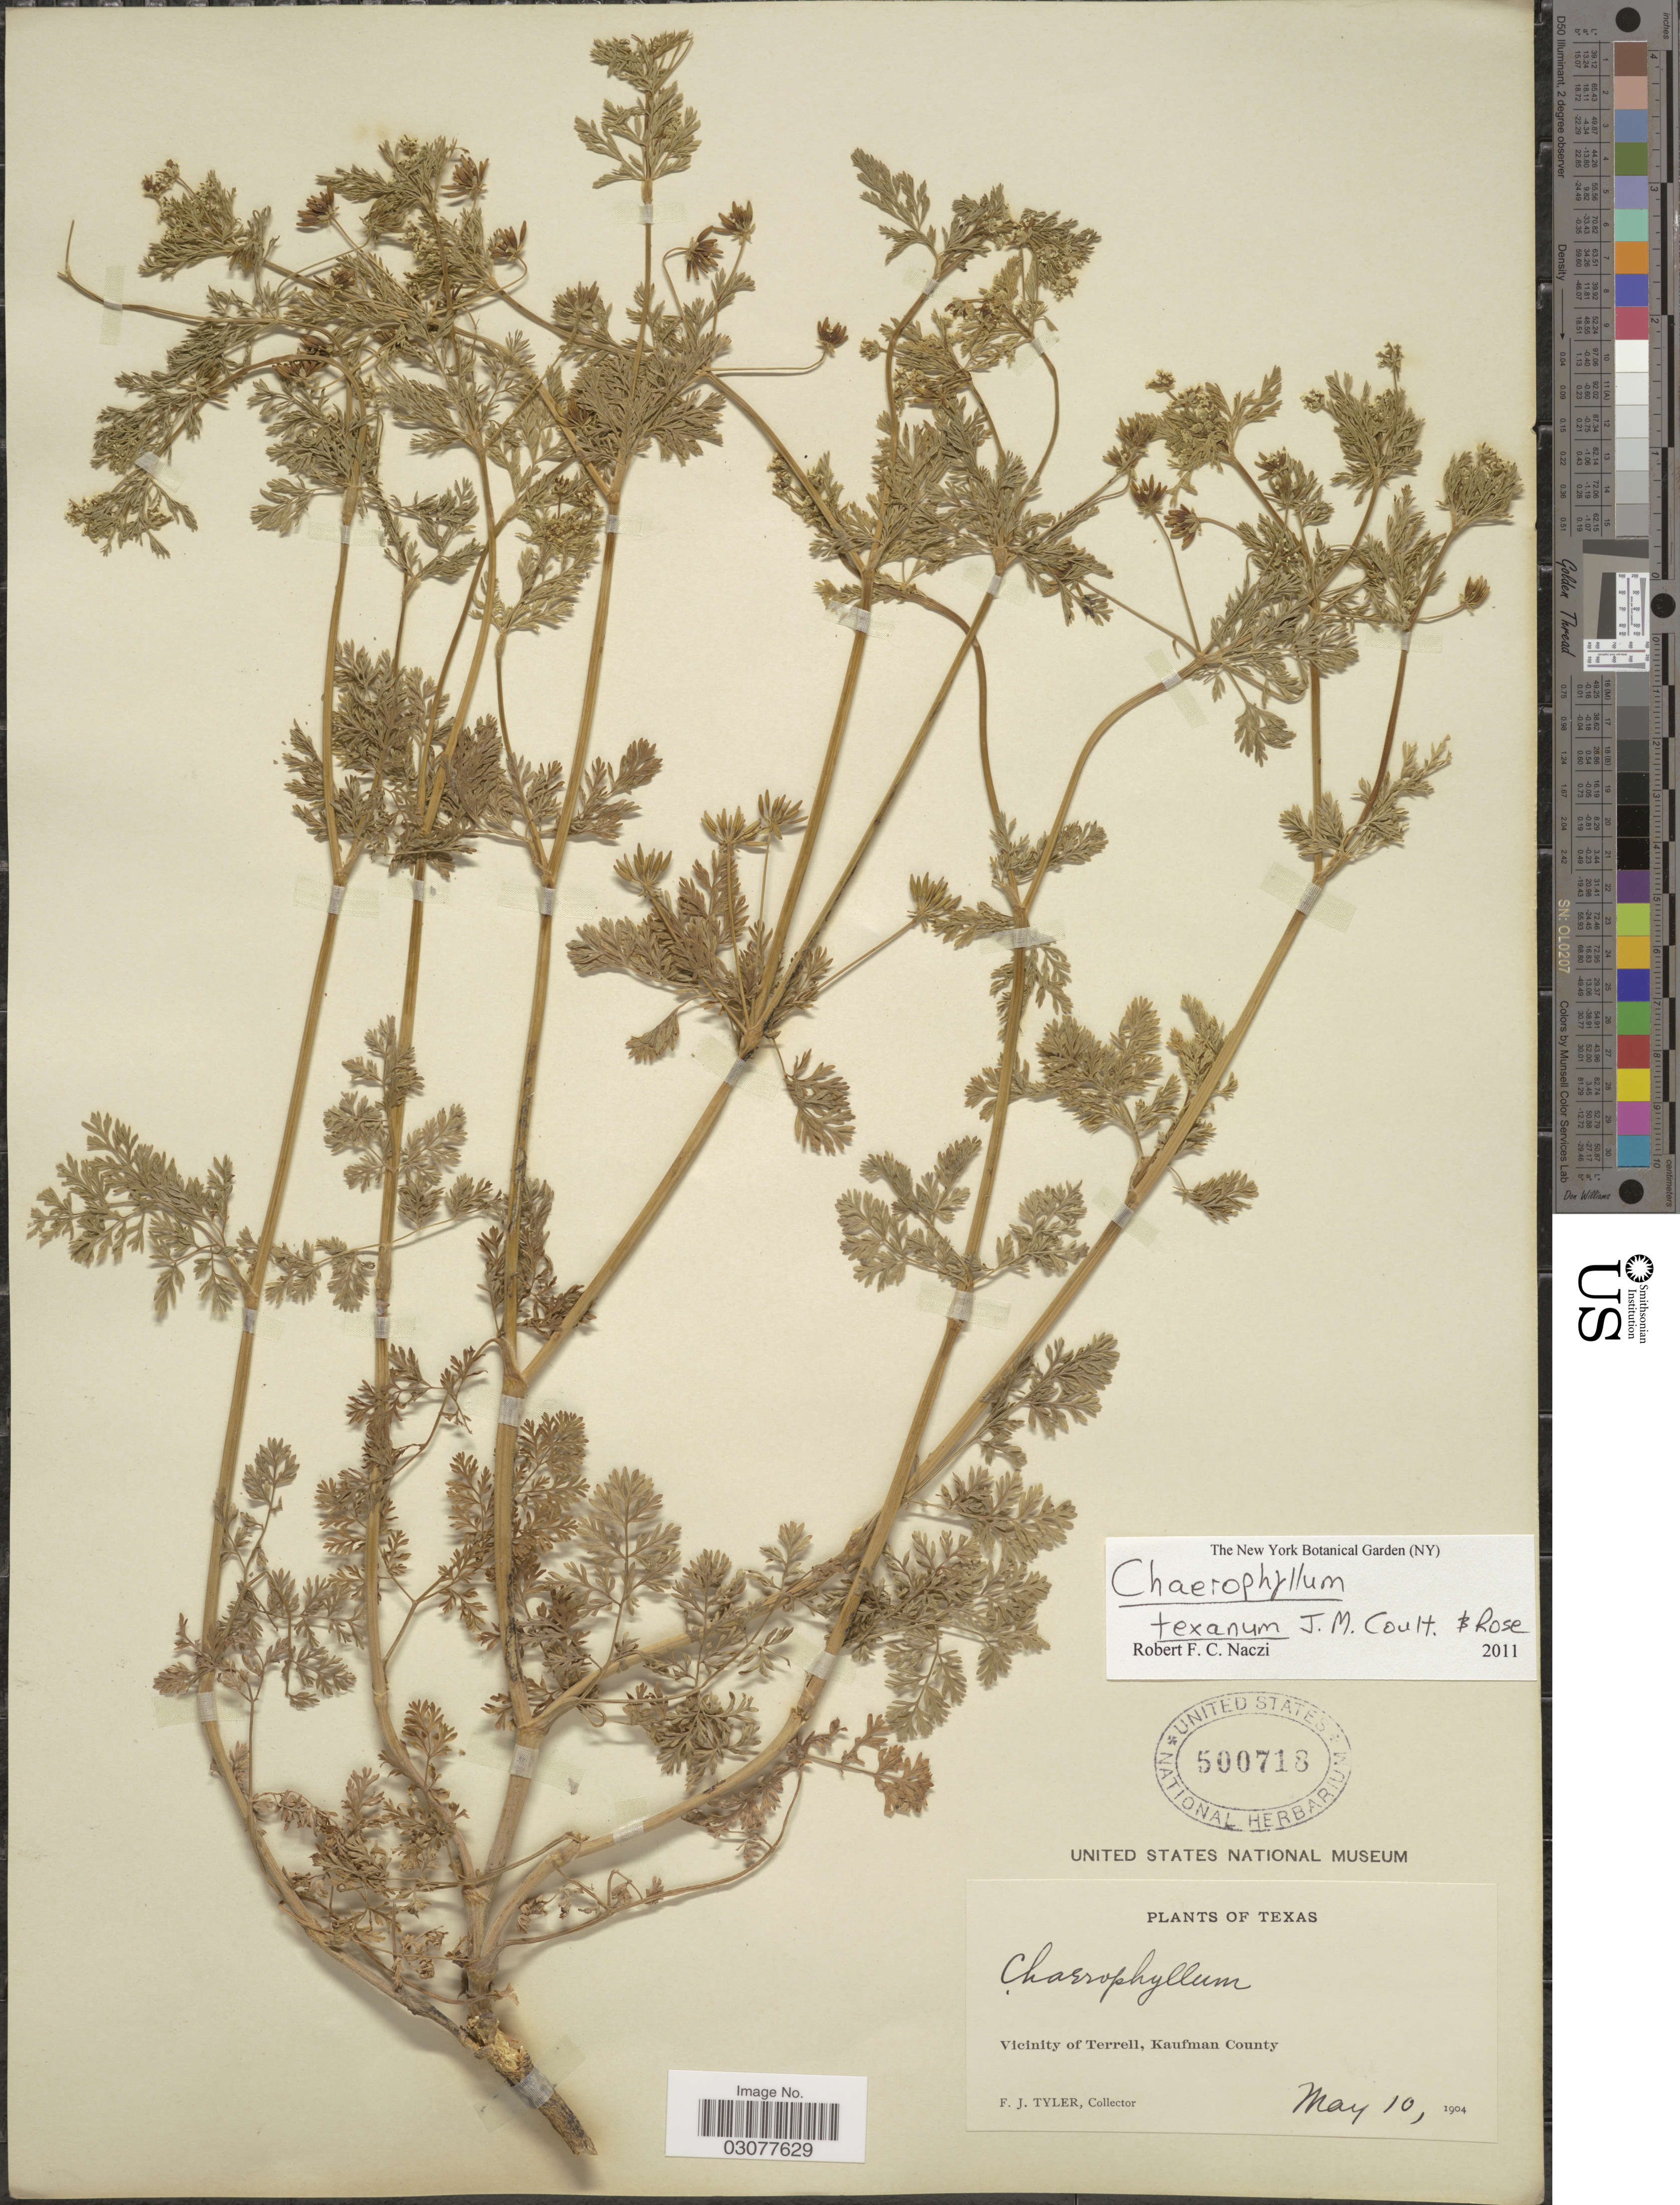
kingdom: Plantae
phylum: Tracheophyta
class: Magnoliopsida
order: Apiales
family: Apiaceae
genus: Chaerophyllum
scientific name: Chaerophyllum texanum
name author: J.M. Coult. & Rose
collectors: F. Tyler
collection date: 1904-05-10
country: United States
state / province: Texas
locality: Vicinity of Terrell, Kaufman County.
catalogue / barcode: US 500718